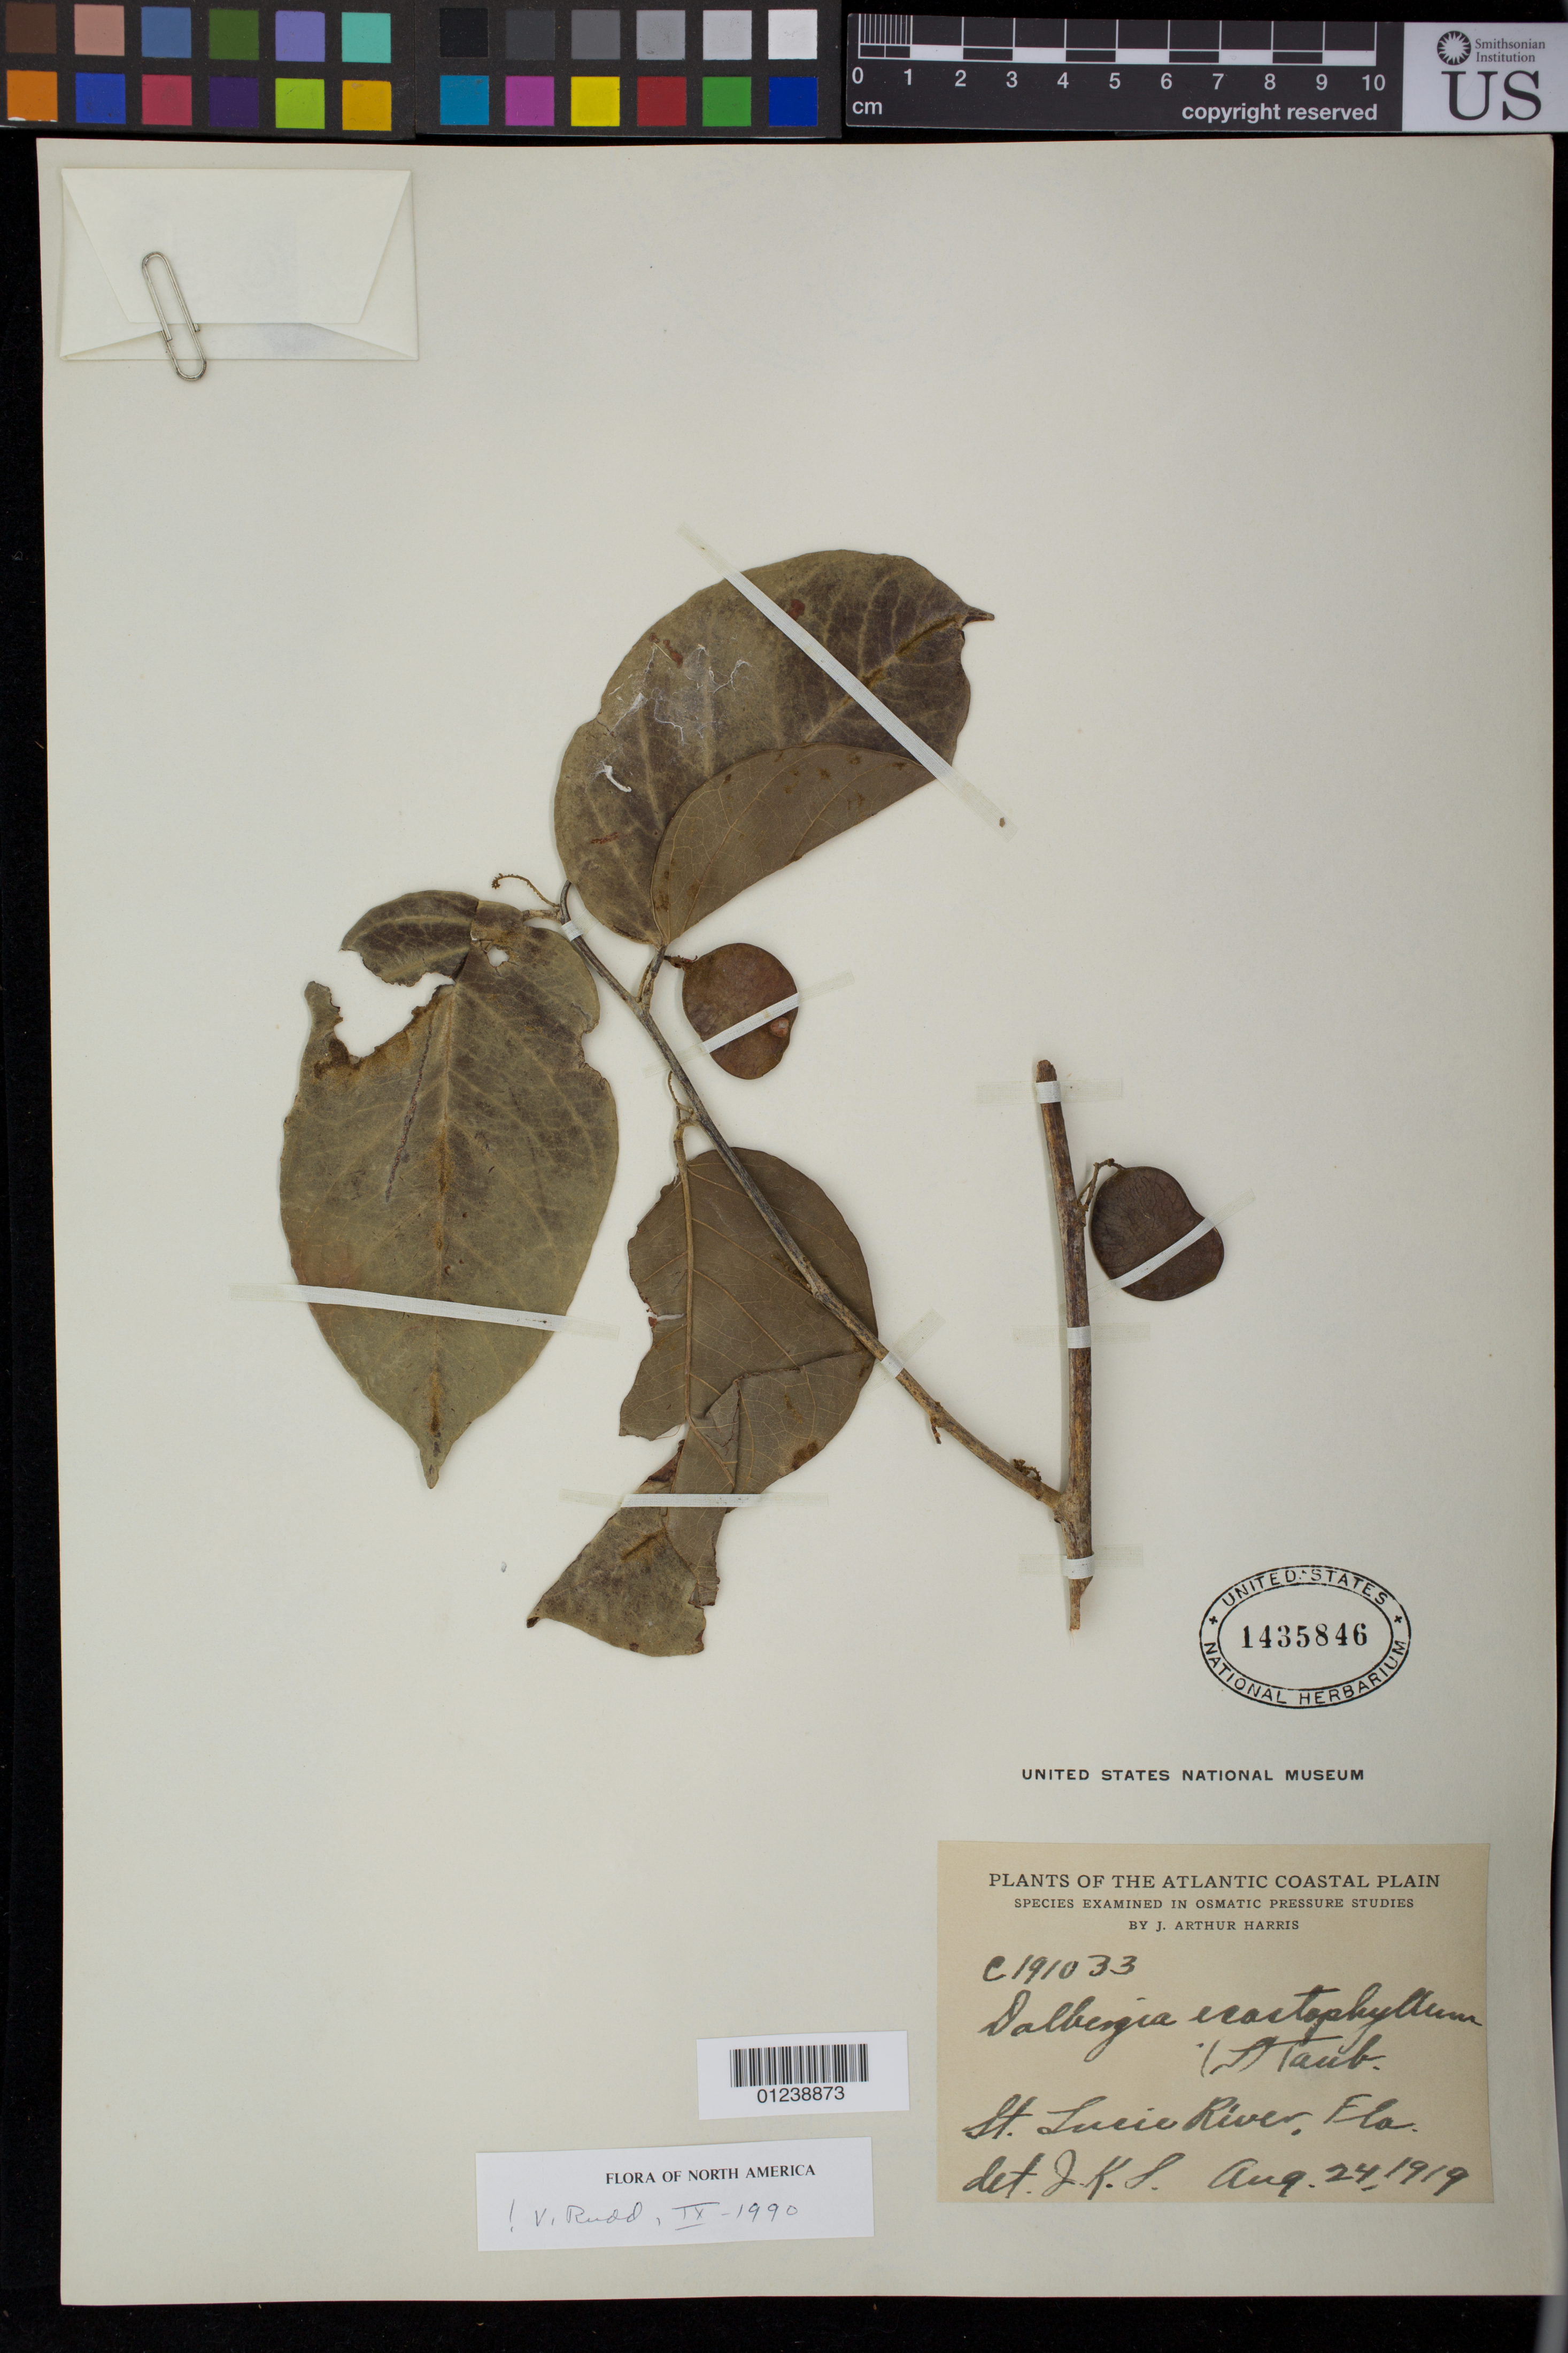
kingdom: Plantae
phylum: Tracheophyta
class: Magnoliopsida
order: Fabales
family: Fabaceae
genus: Dalbergia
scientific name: Dalbergia ecastaphyllum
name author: (L.) Taub.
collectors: J. A. Harris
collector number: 191033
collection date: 1919-08-24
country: United States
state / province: Florida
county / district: Saint Lucie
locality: St. Lucie River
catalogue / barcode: US 1435846